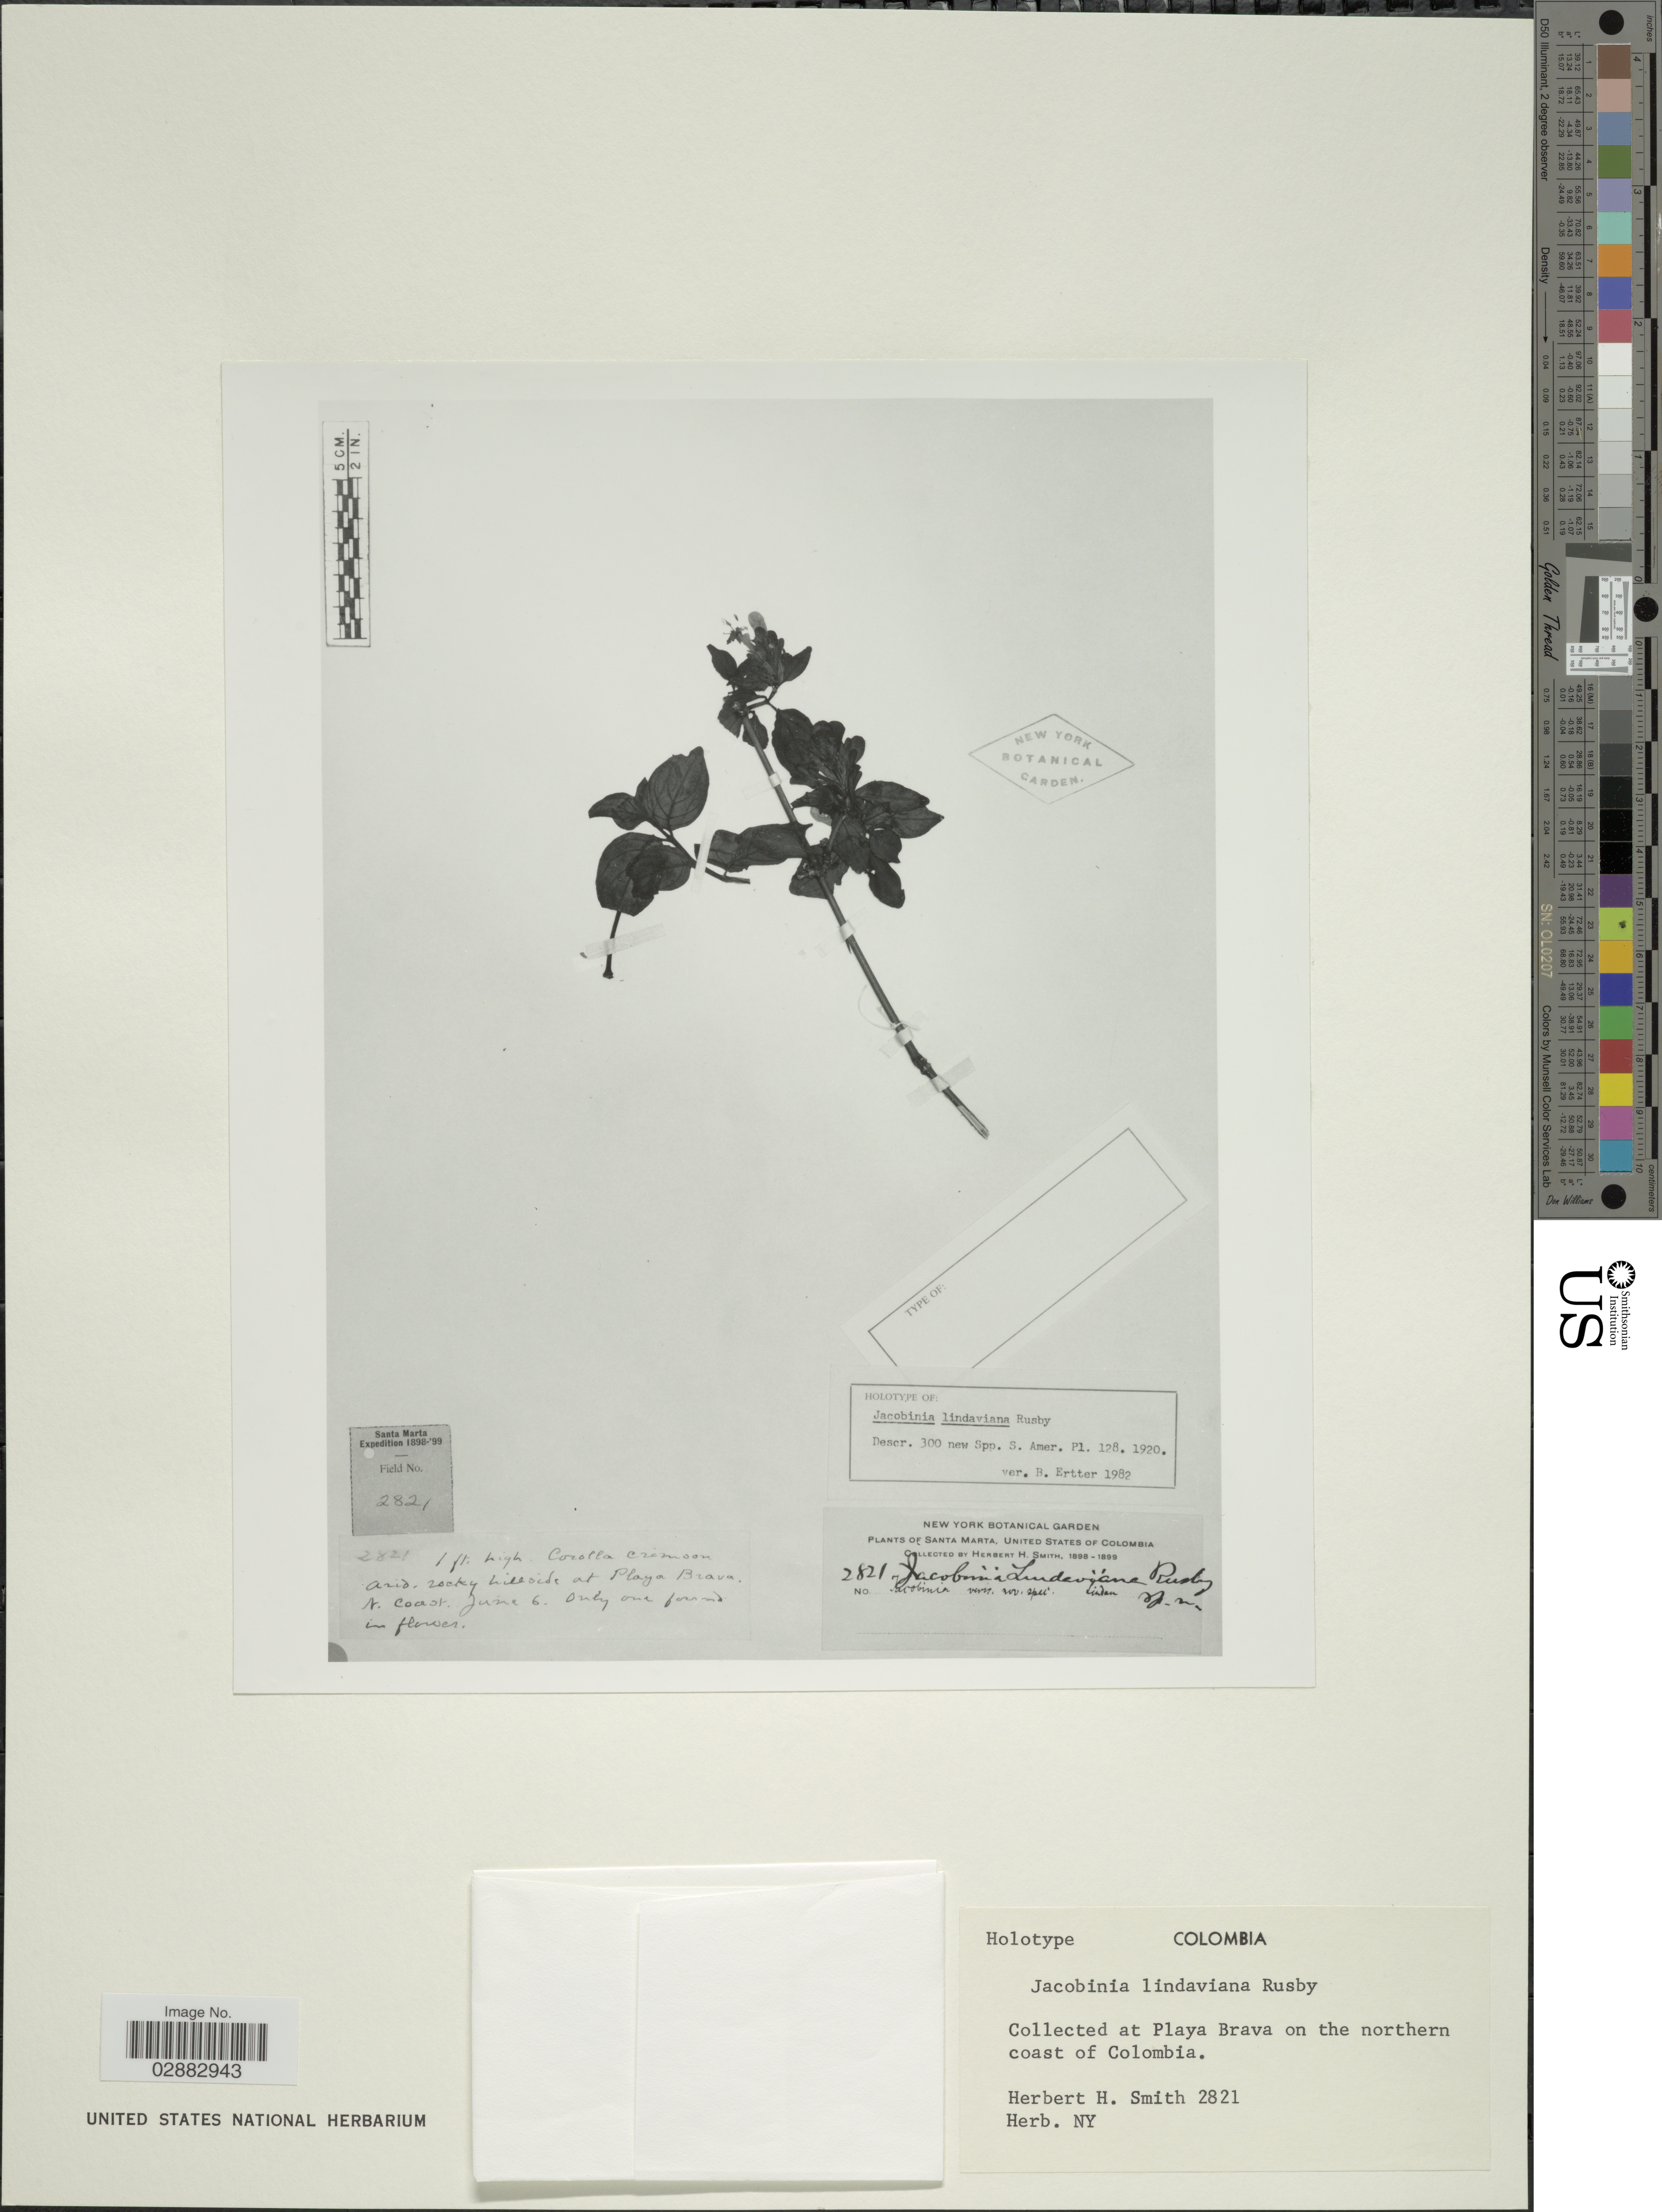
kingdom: Plantae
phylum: Tracheophyta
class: Magnoliopsida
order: Lamiales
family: Acanthaceae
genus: Jacobinia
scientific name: Jacobinia lindaviana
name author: Rusby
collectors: Herbert H. Smith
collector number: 2821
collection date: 1898-06-06/1899-06-06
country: Colombia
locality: Collected at Playa Brava on the northern coast of Colombia.